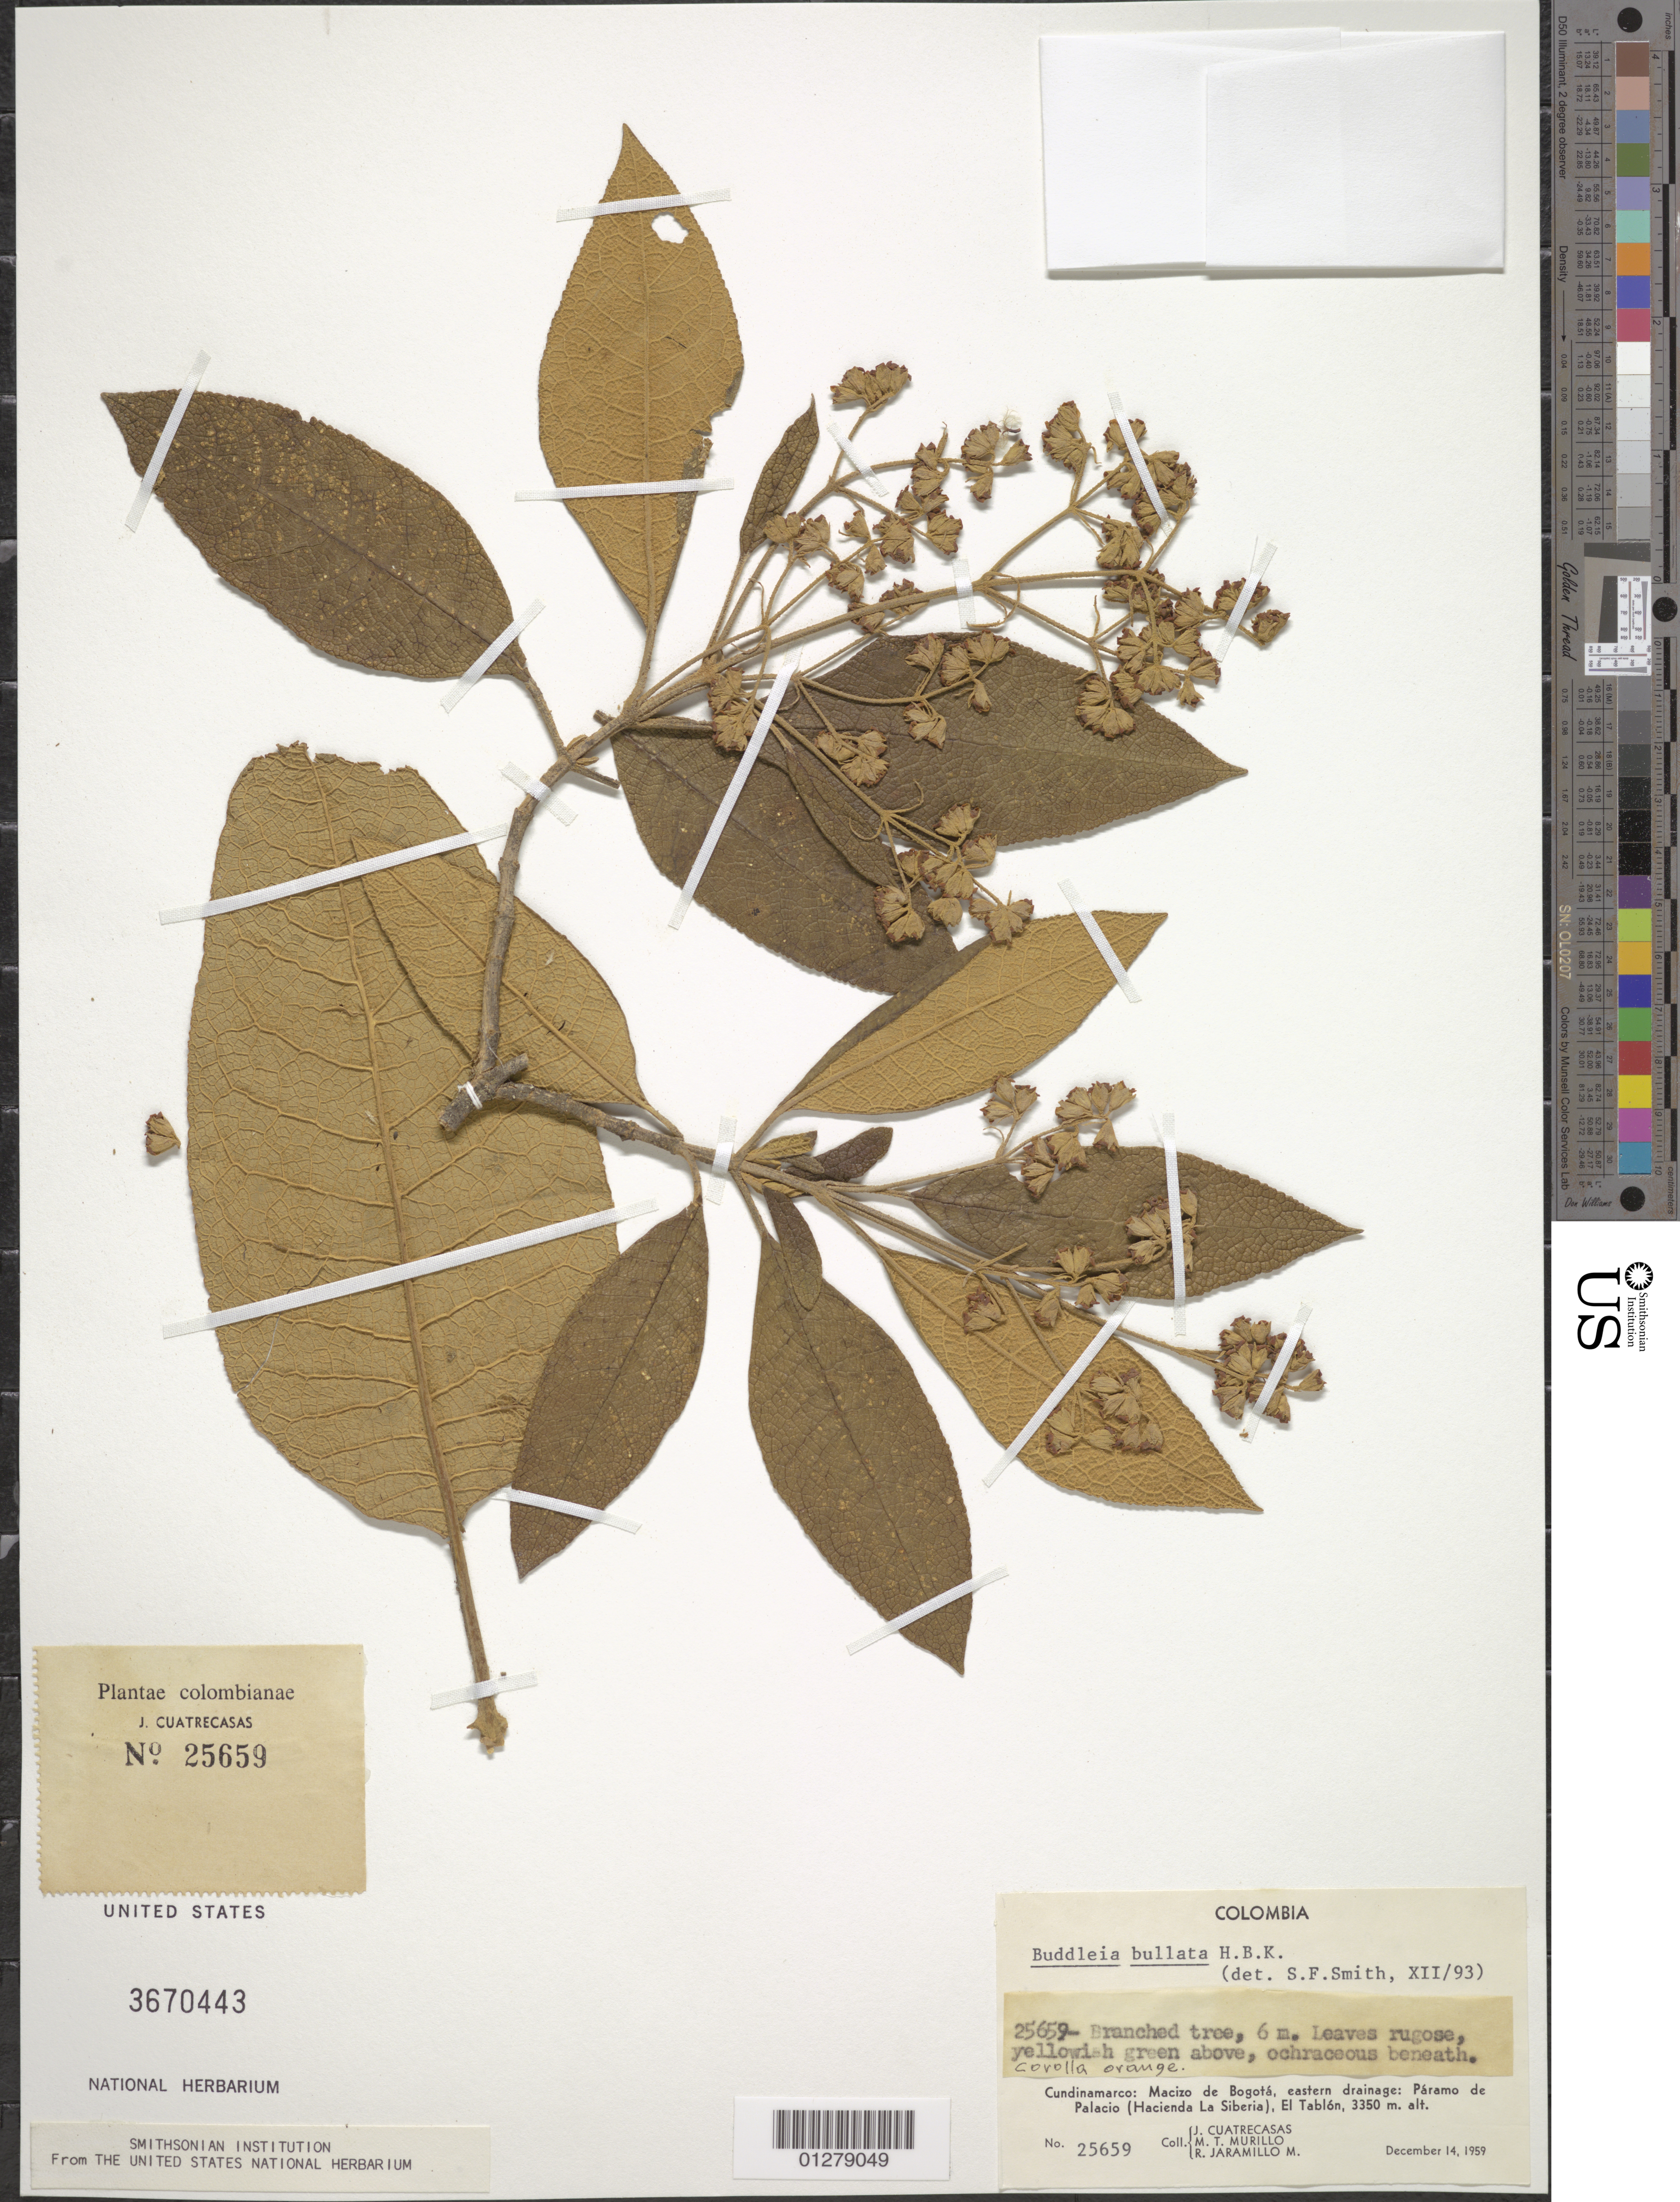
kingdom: Plantae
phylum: Tracheophyta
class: Magnoliopsida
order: Lamiales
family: Scrophulariaceae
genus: Buddleja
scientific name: Buddleja bullata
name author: Kunth in Humb. & et al.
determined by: Smith, Stephen F., (US), NMNH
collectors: J. Cuatrecasas, M. Murillo P. & R. Jaramillo M.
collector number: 25659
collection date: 1959-12-14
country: Colombia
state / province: Cundinamarca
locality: Macizo de Bogote, eastern drainage: Parame de Palacio (Hacienda La Siberia). El Tablon.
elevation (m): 3350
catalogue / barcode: US 3670443